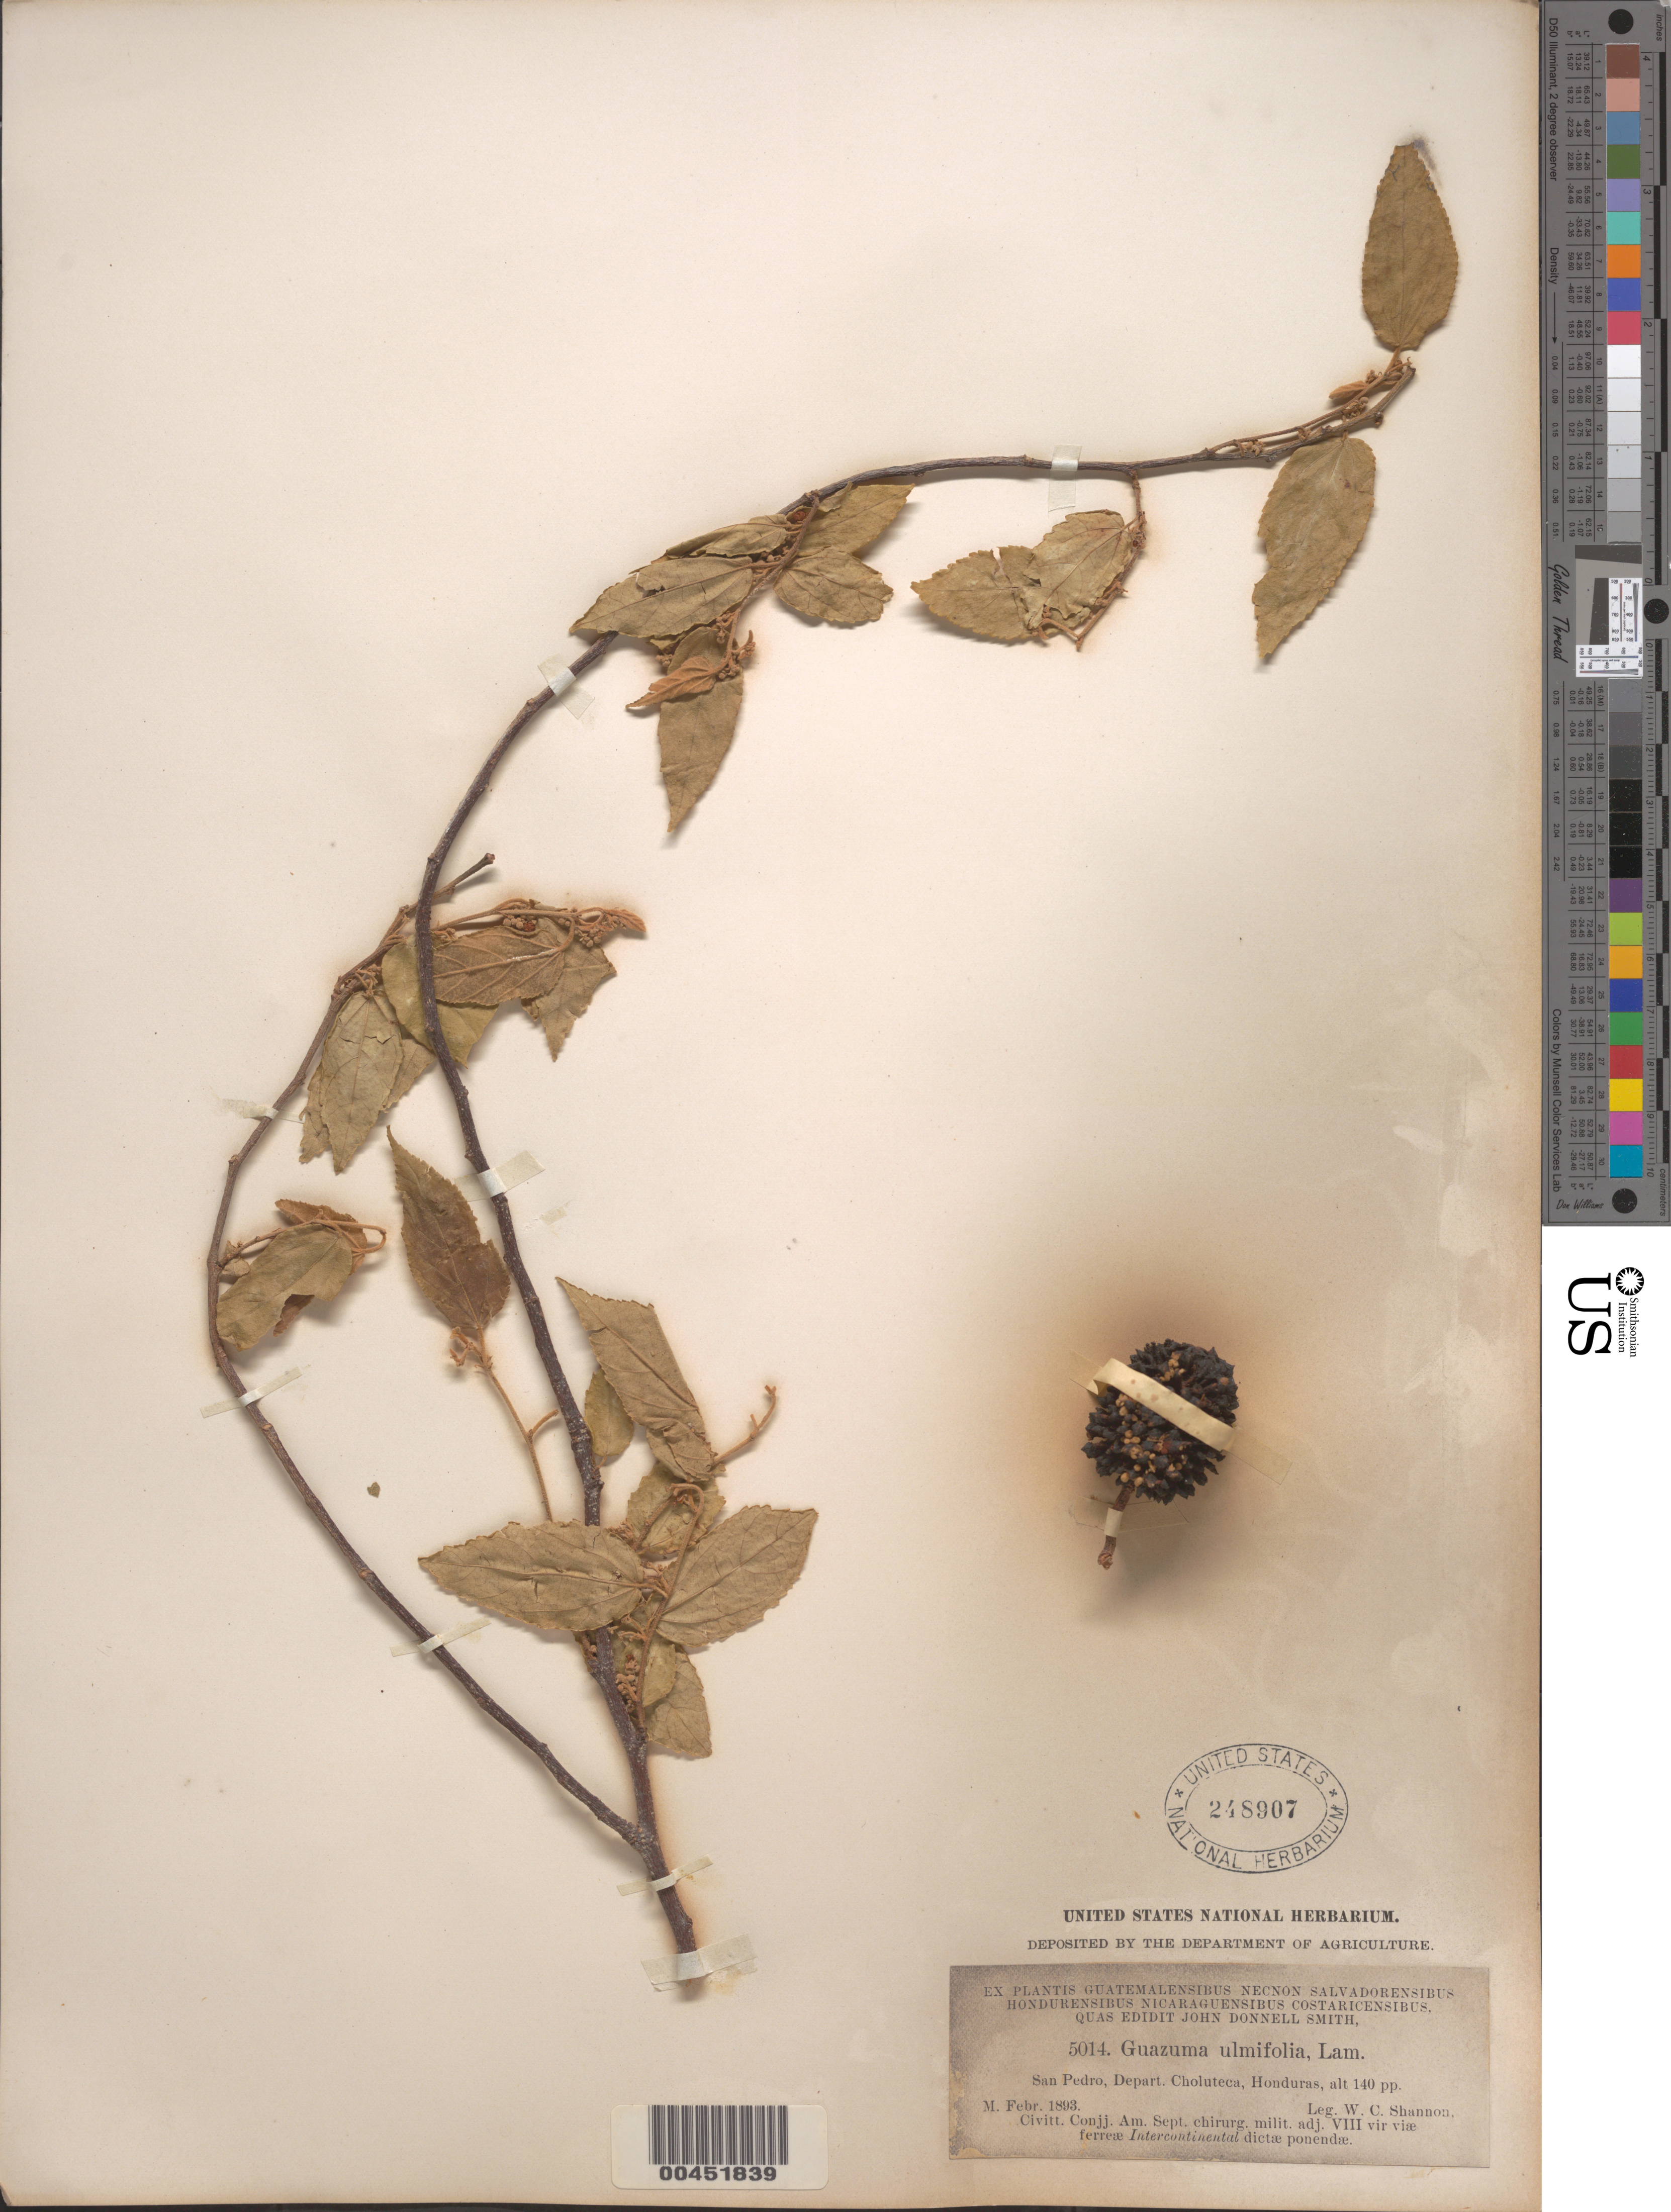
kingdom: Plantae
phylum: Tracheophyta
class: Magnoliopsida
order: Malvales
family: Malvaceae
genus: Guazuma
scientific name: Guazuma ulmifolia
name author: Lam.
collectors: W. C. Shannon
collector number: ex Pl. Guat. 5014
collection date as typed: Feb 1893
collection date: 1893-02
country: Honduras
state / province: Choluteca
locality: San Pedro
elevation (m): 43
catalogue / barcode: US 248907